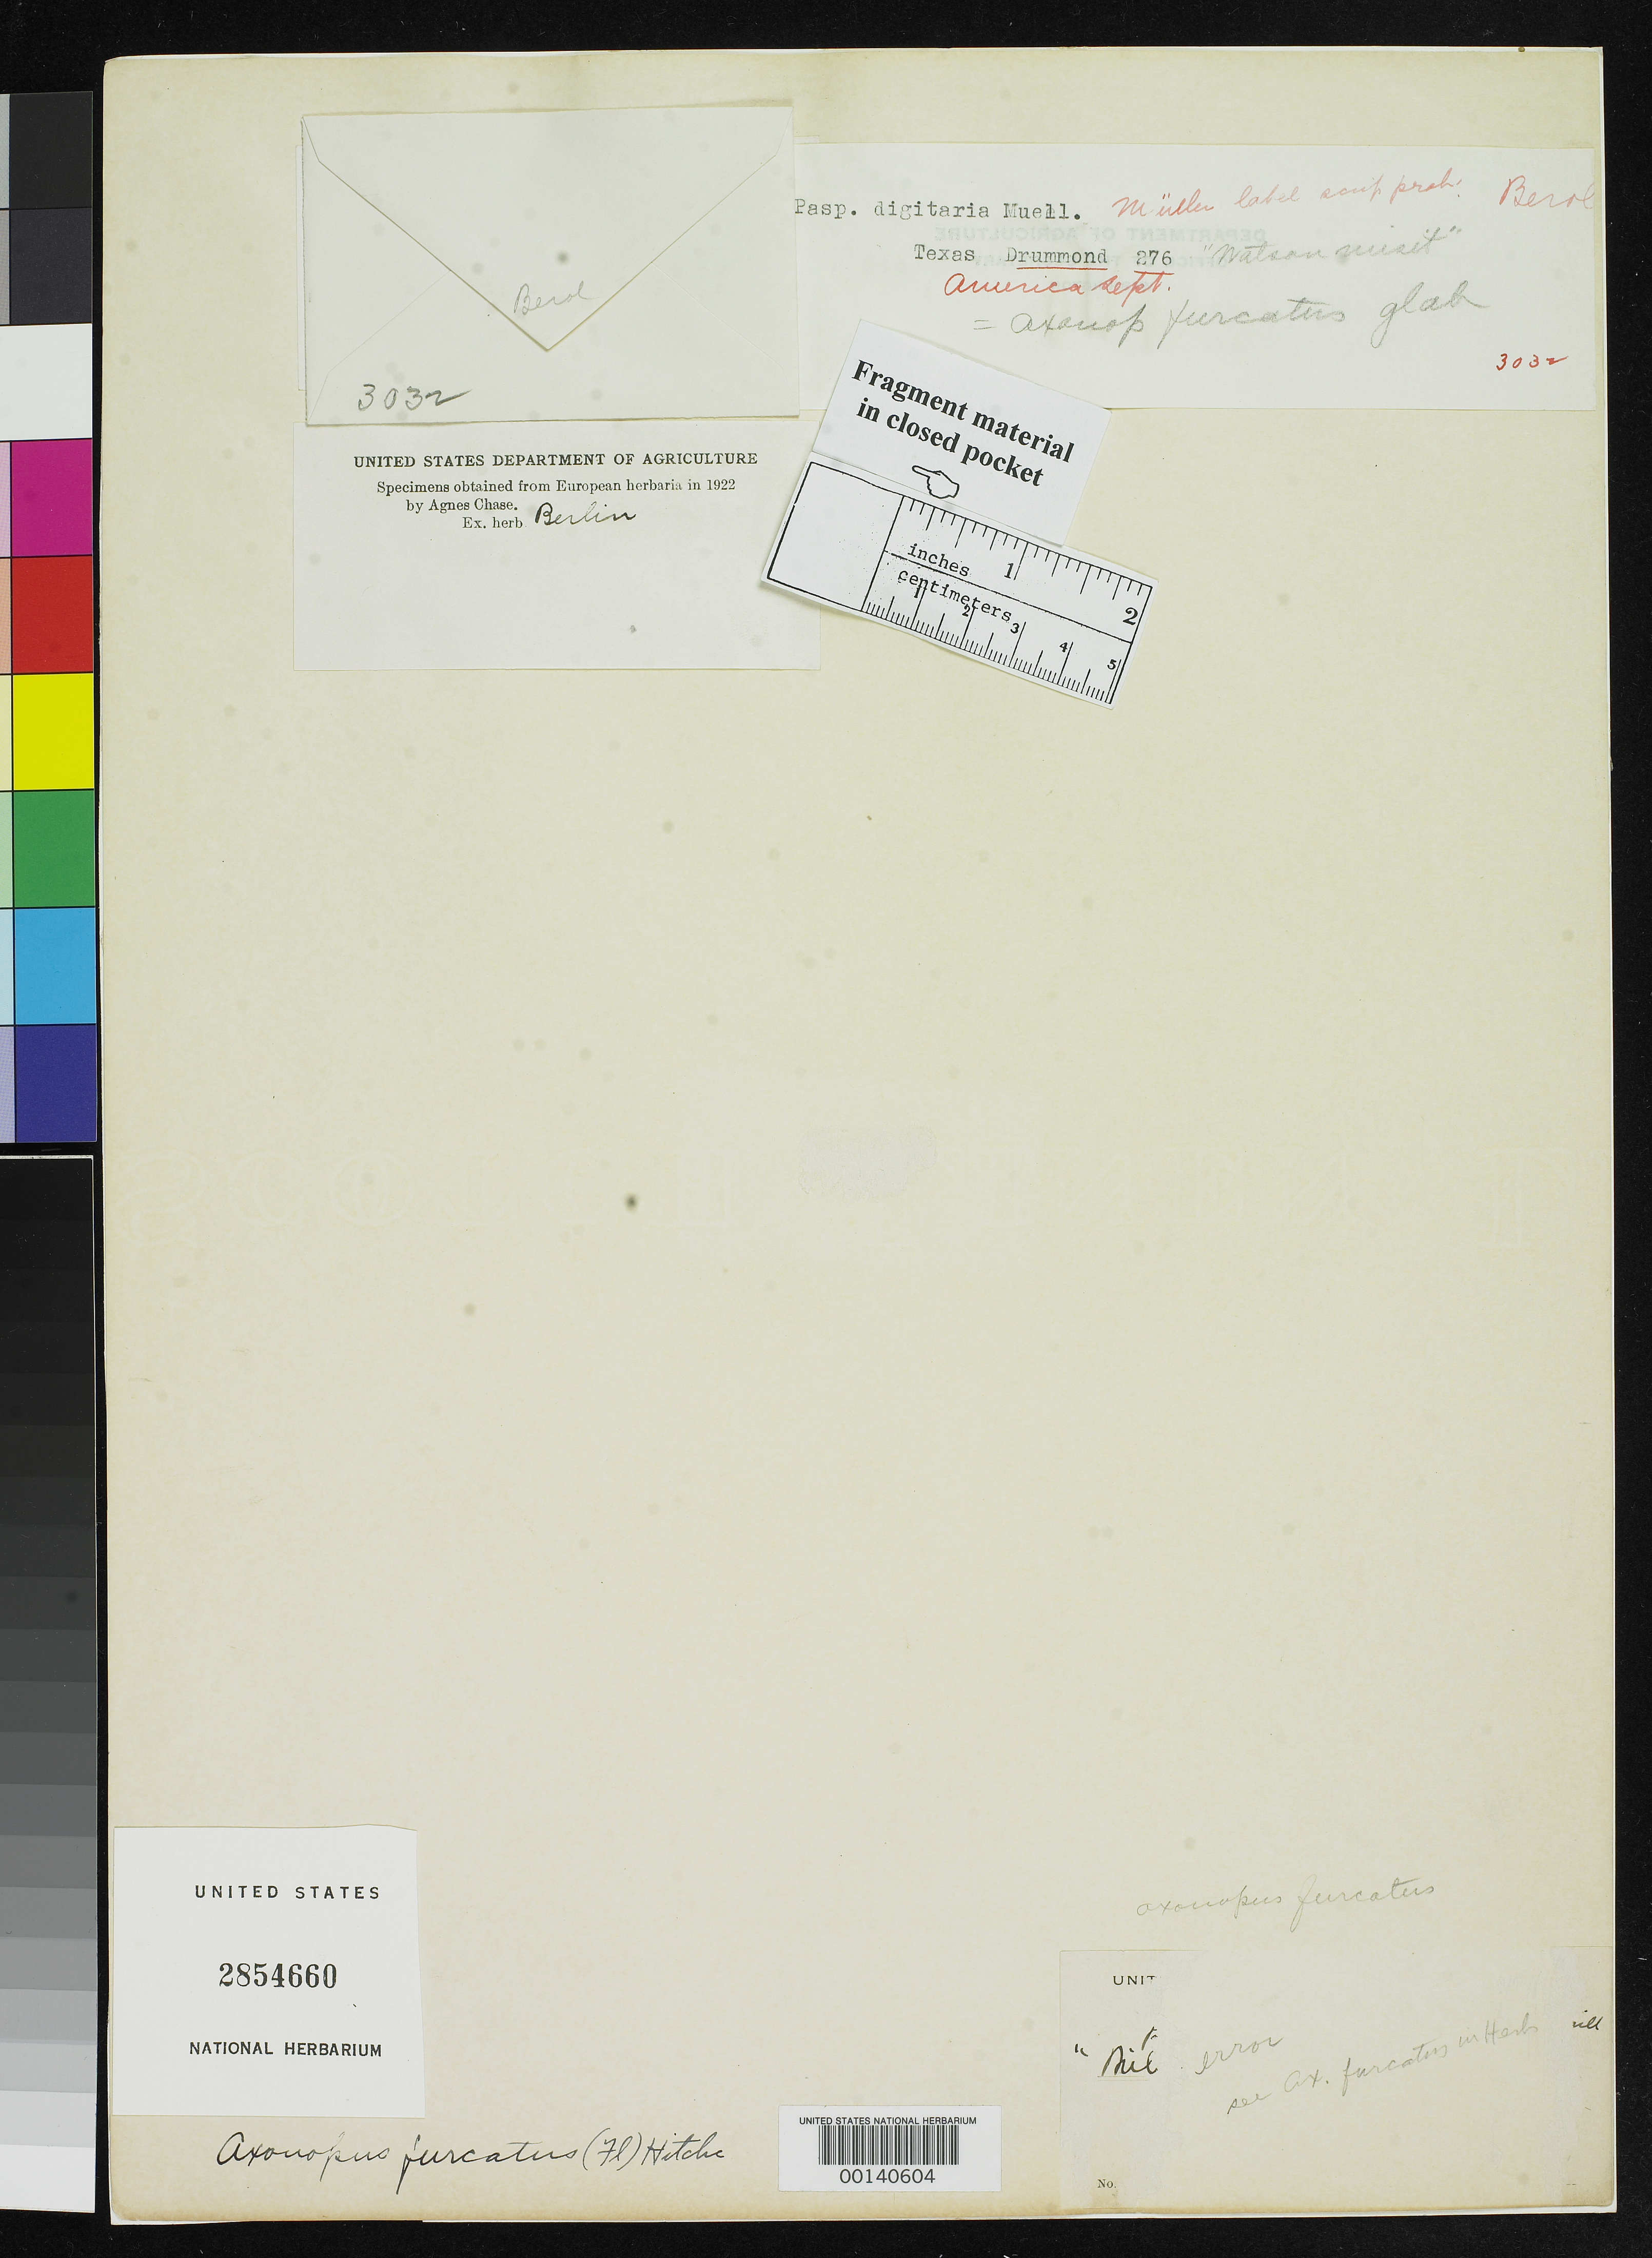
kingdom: Plantae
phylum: Tracheophyta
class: Liliopsida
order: Poales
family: Poaceae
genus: Paspalum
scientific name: Paspalum digitaria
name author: Müll. Hal.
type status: Type Fragment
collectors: T. Drummond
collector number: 276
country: United States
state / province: Texas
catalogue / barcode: US 2854660